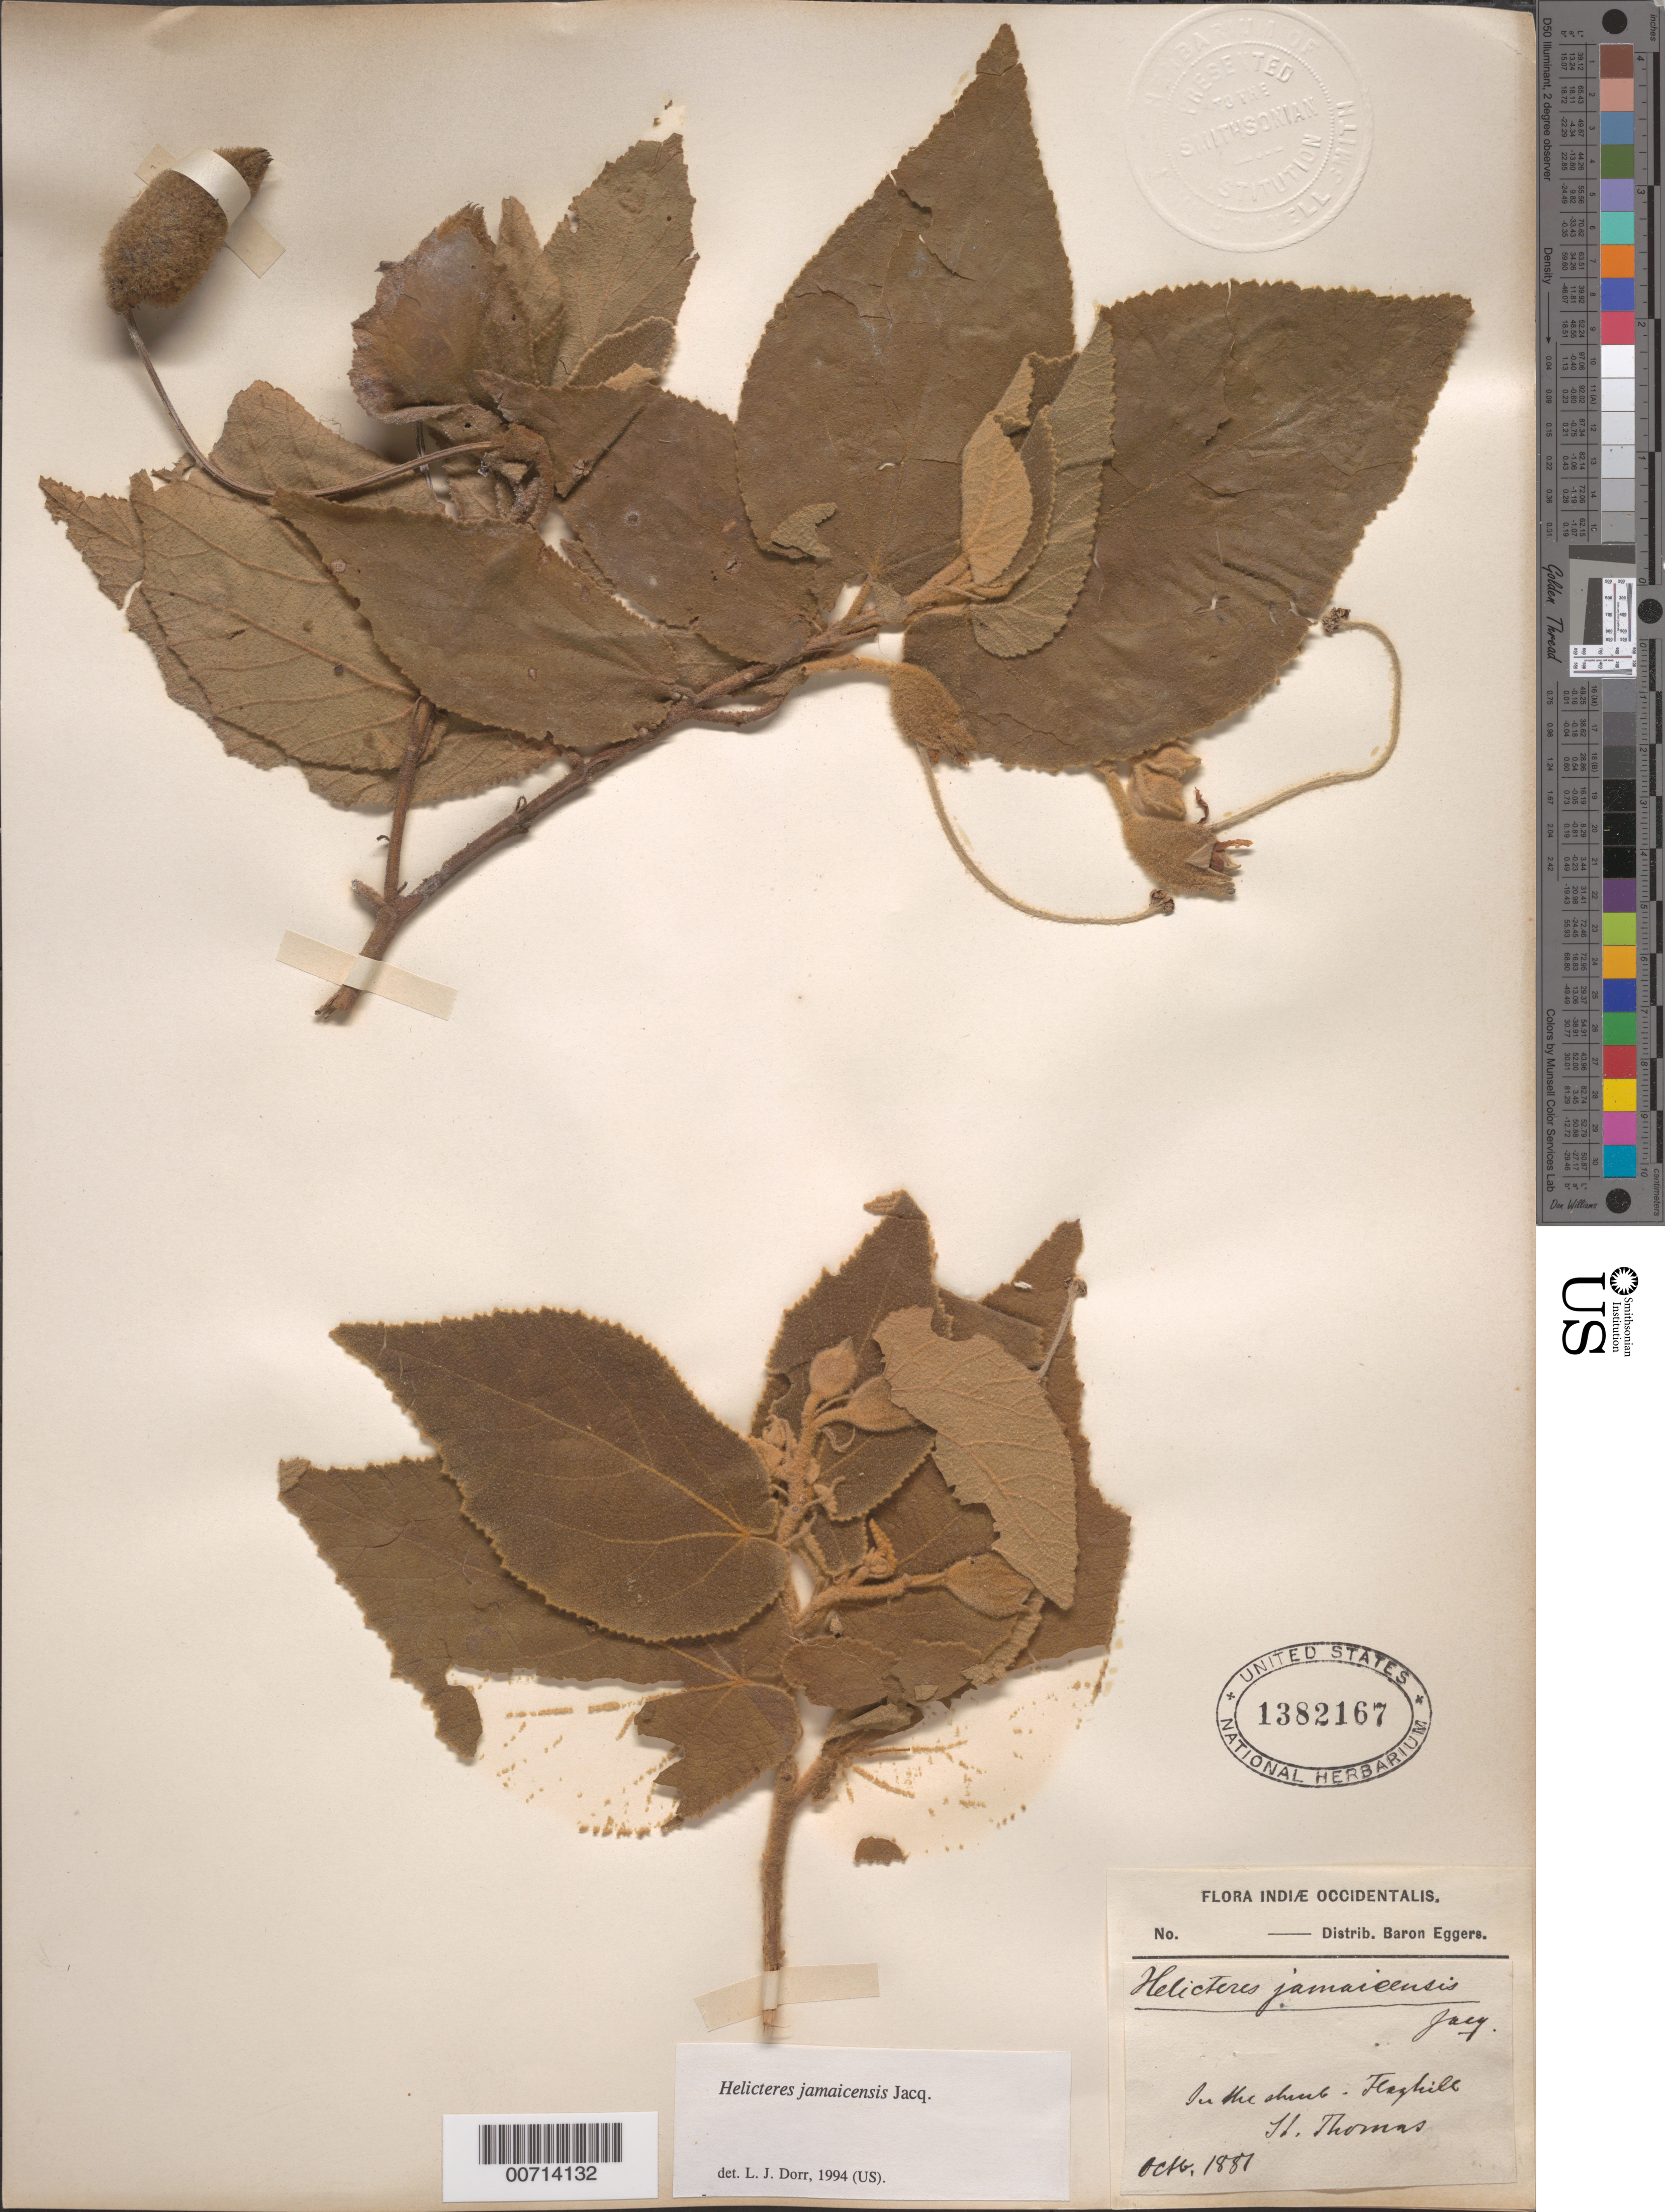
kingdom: Plantae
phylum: Tracheophyta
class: Magnoliopsida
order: Malvales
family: Malvaceae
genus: Helicteres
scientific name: Helicteres jamaicensis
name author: Jacq.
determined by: Dorr, L. J., (BOT), Smithsonian Institution - National Museum of Natural History (UNITED STATES)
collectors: H. F. A. von Eggers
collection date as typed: Oct 1881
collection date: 1881-10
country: U.S. Virgin Islands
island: St. Thomas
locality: Flaghill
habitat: In the shrub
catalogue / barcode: US 1382167